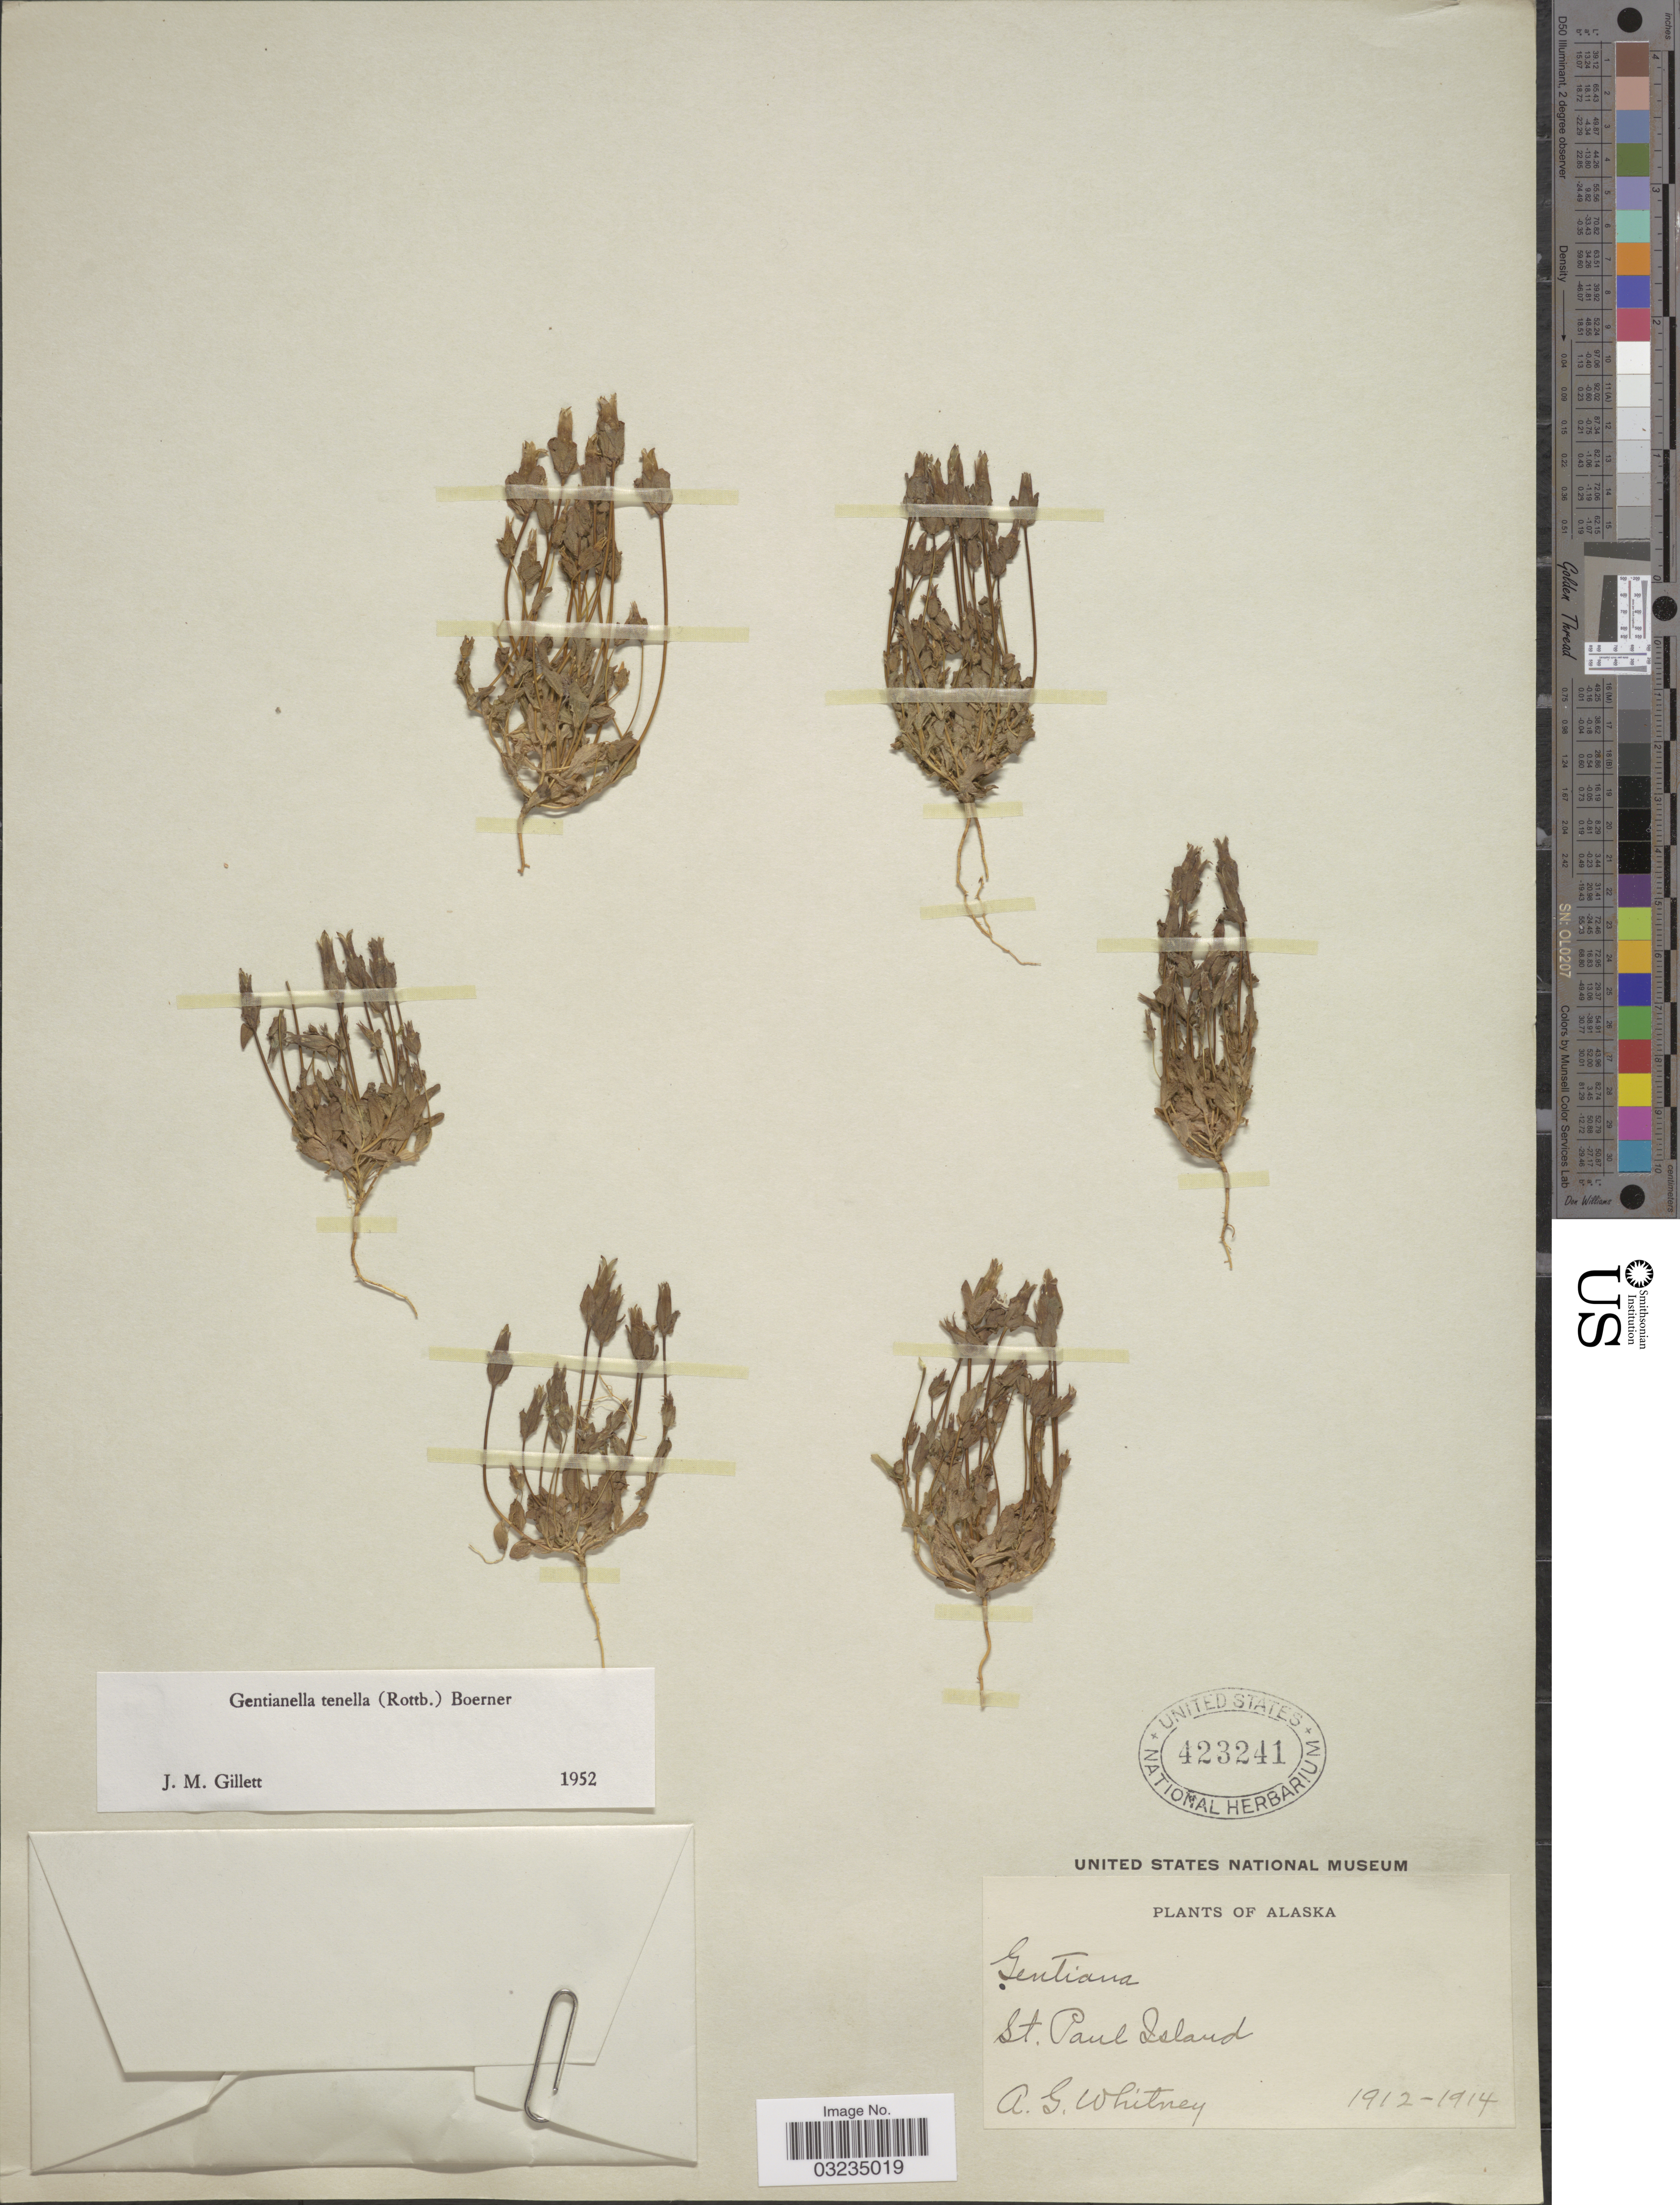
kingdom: Plantae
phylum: Tracheophyta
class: Magnoliopsida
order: Gentianales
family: Gentianaceae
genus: Gentiana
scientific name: Gentiana tenella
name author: Rottb.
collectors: A. Whitney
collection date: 1912/1914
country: United States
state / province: Alaska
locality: St. Paul Island.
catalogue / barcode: US 423241